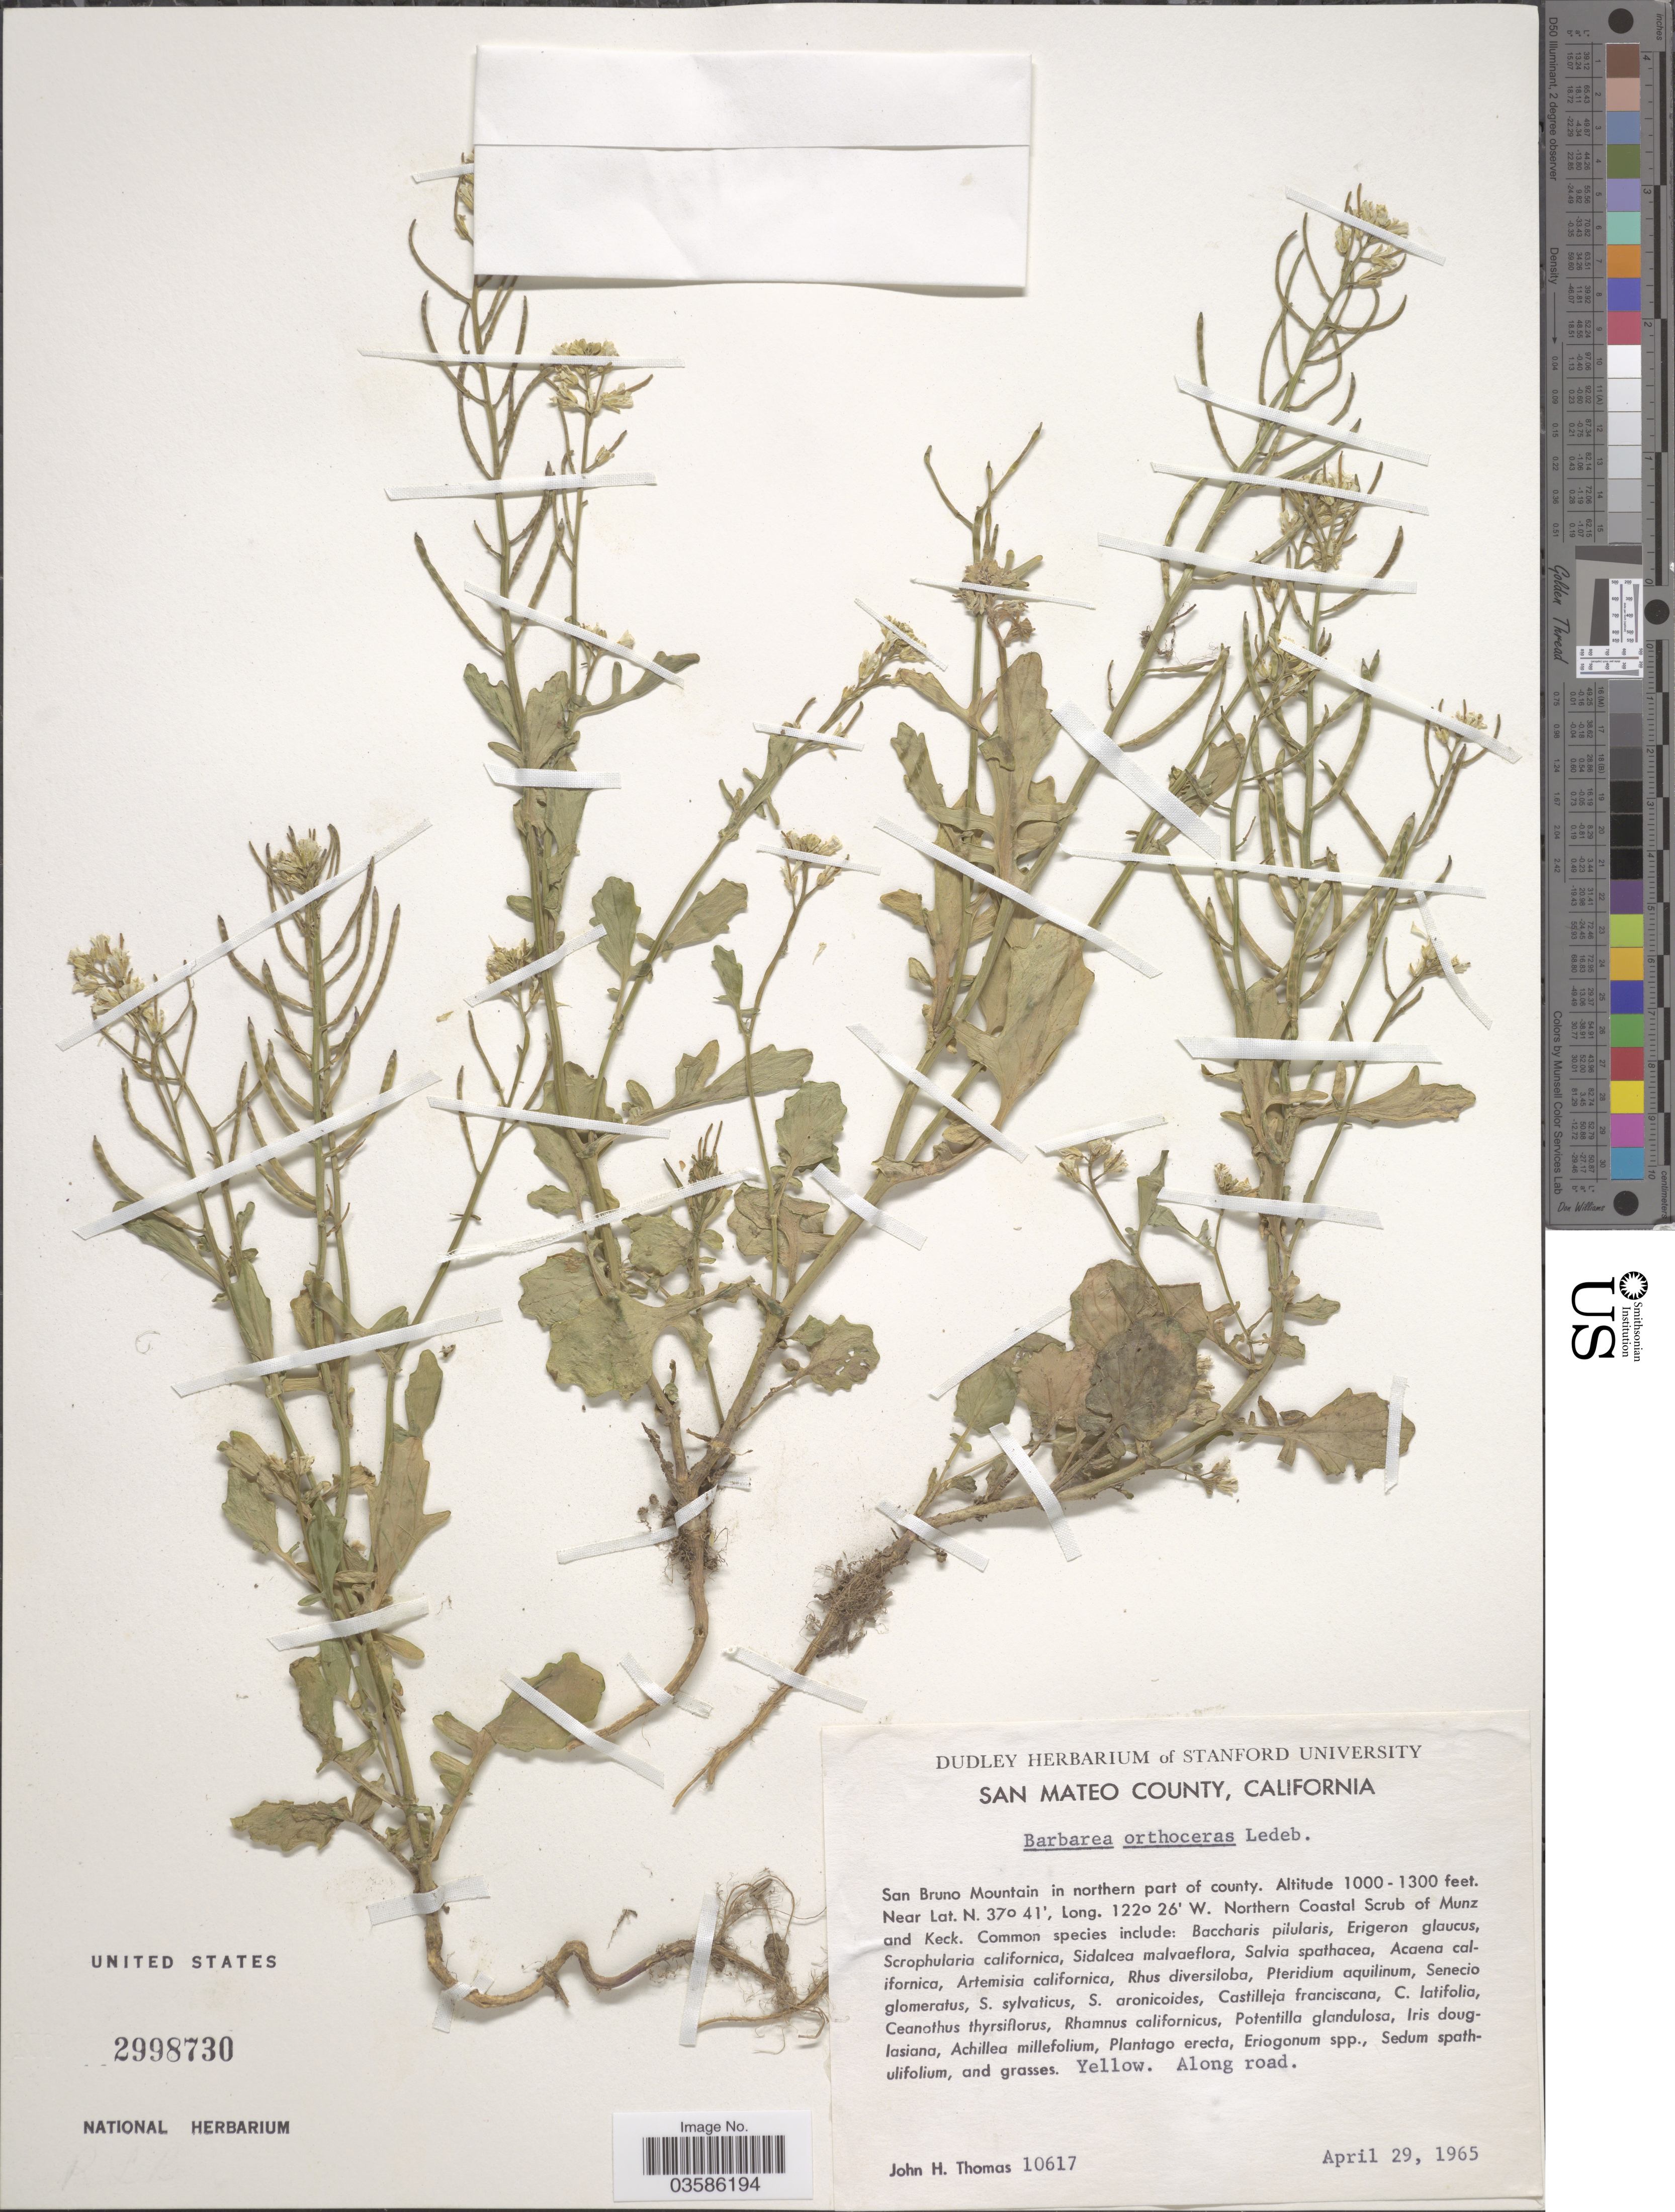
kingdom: Plantae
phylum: Tracheophyta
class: Magnoliopsida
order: Brassicales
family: Brassicaceae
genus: Barbarea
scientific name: Barbarea orthoceras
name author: Ledeb.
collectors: J. H. Thomas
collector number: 10617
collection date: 1965-04-29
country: United States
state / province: California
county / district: San Mateo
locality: San Mateo County. San Bruno Mountain in northern part of county. Northern Coastal Scrub of Munz and Keck. Along road.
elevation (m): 305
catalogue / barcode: US 2998730